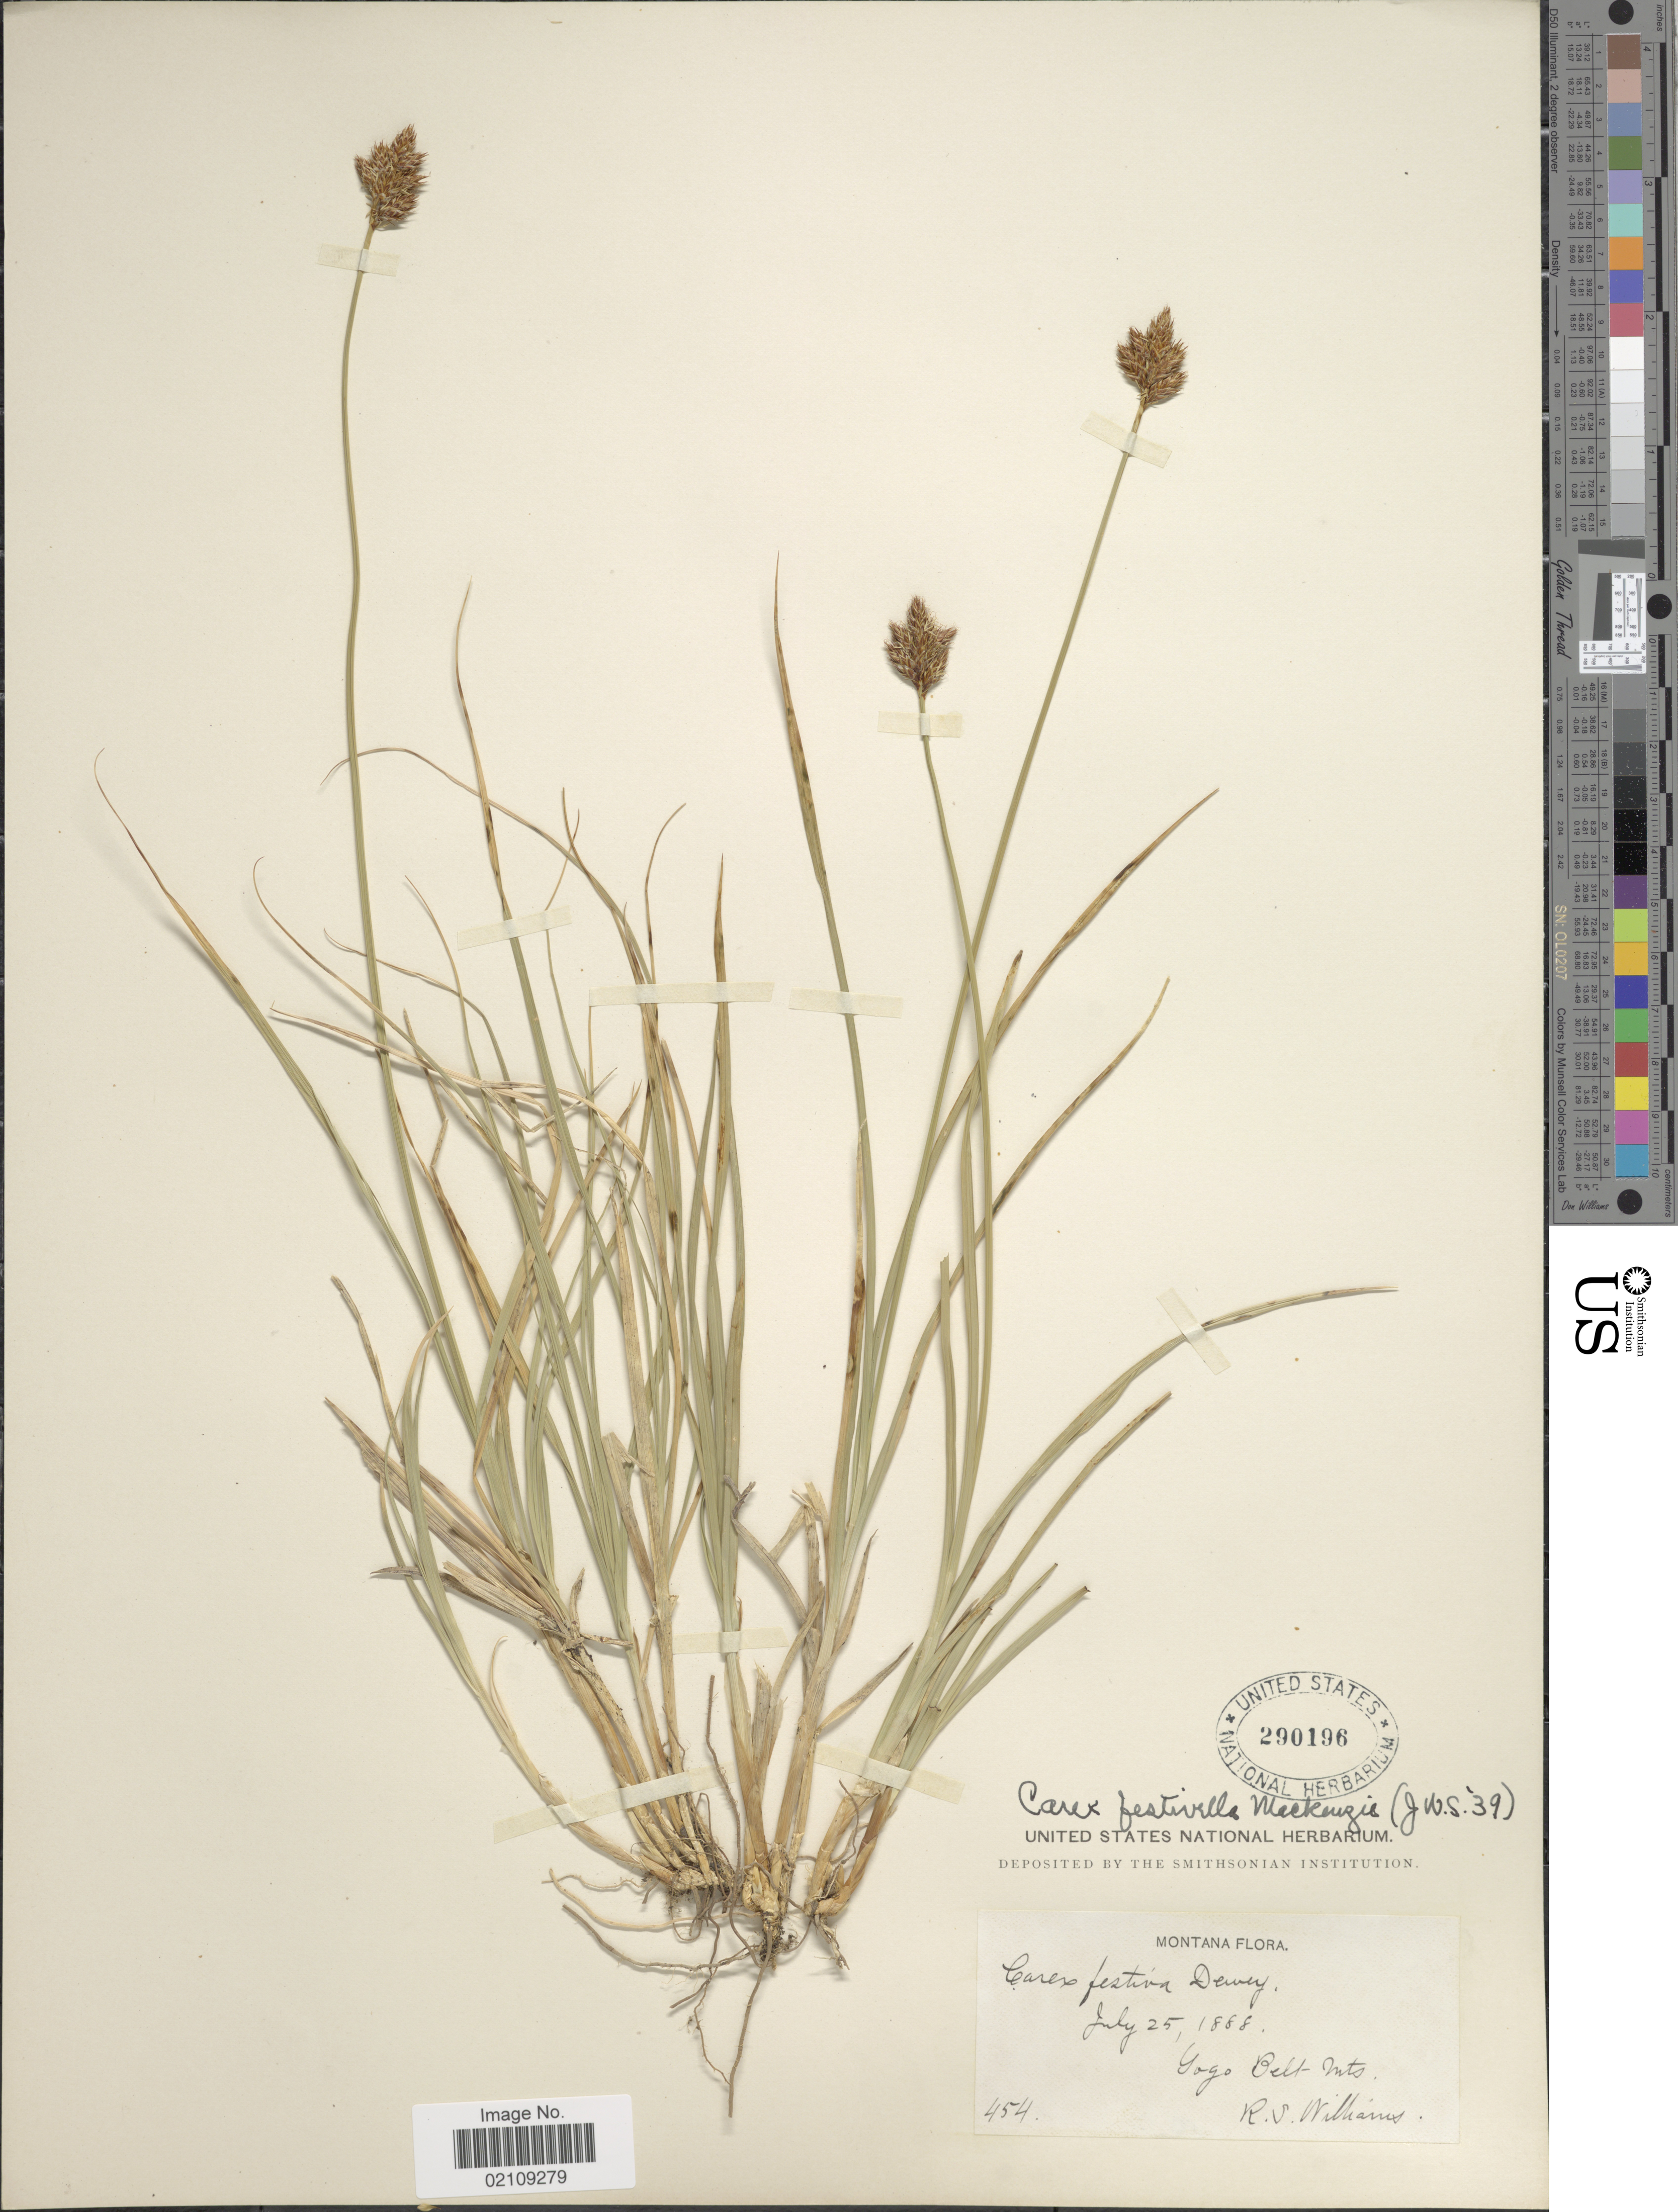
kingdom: Plantae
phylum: Tracheophyta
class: Liliopsida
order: Poales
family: Cyperaceae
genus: Carex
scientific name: Carex microptera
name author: Mack.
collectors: R. S. Williams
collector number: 454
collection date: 1888-07-25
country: United States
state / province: Montana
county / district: Judith Basin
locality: Yogo Belt Mts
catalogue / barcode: US 290196